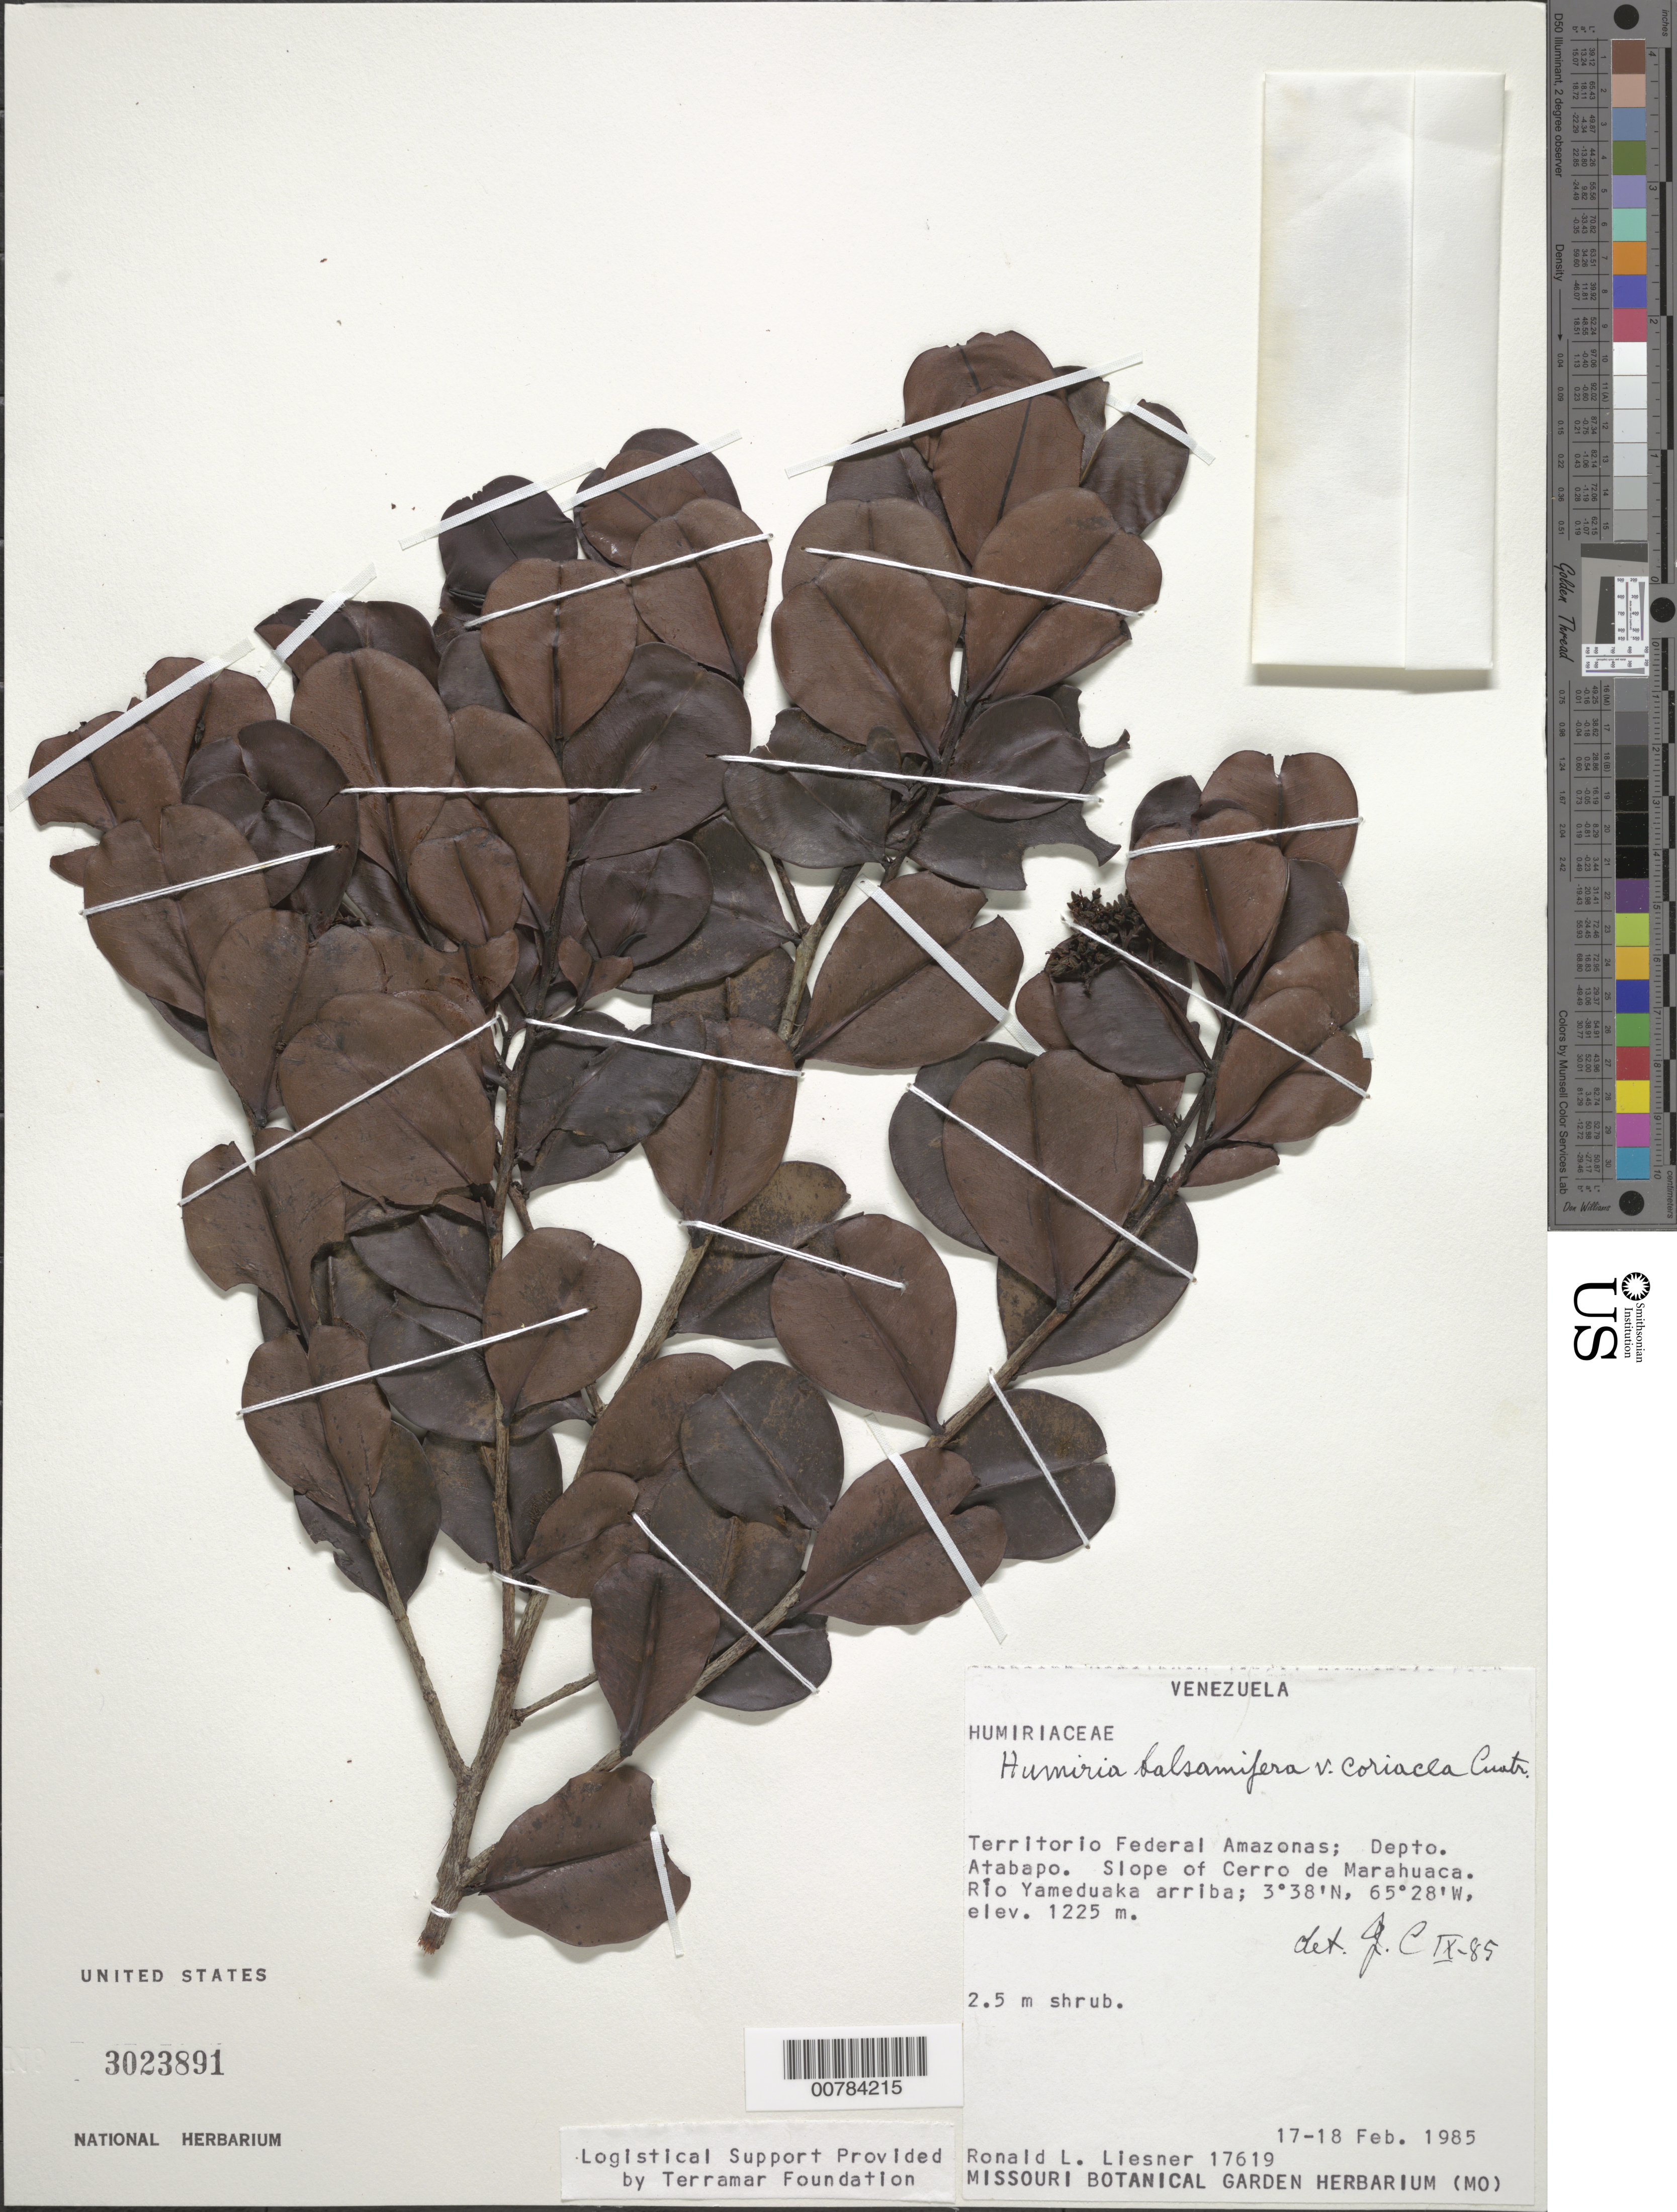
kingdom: Plantae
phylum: Tracheophyta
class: Magnoliopsida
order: Malpighiales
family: Humiriaceae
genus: Humiria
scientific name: Humiria balsamifera var. coriacea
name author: Cuatrec.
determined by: Cuatrecasas, J.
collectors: R. L. Liesner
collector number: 17619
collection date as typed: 17-Feb-85 to 18-Feb-85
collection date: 1985-02-17/1985-02-18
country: Venezuela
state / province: Amazonas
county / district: Atabapo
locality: Cerro de Marahuaca slope, Río Yameduaka arriba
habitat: Slope of cerro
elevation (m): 1225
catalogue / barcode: US 3023891